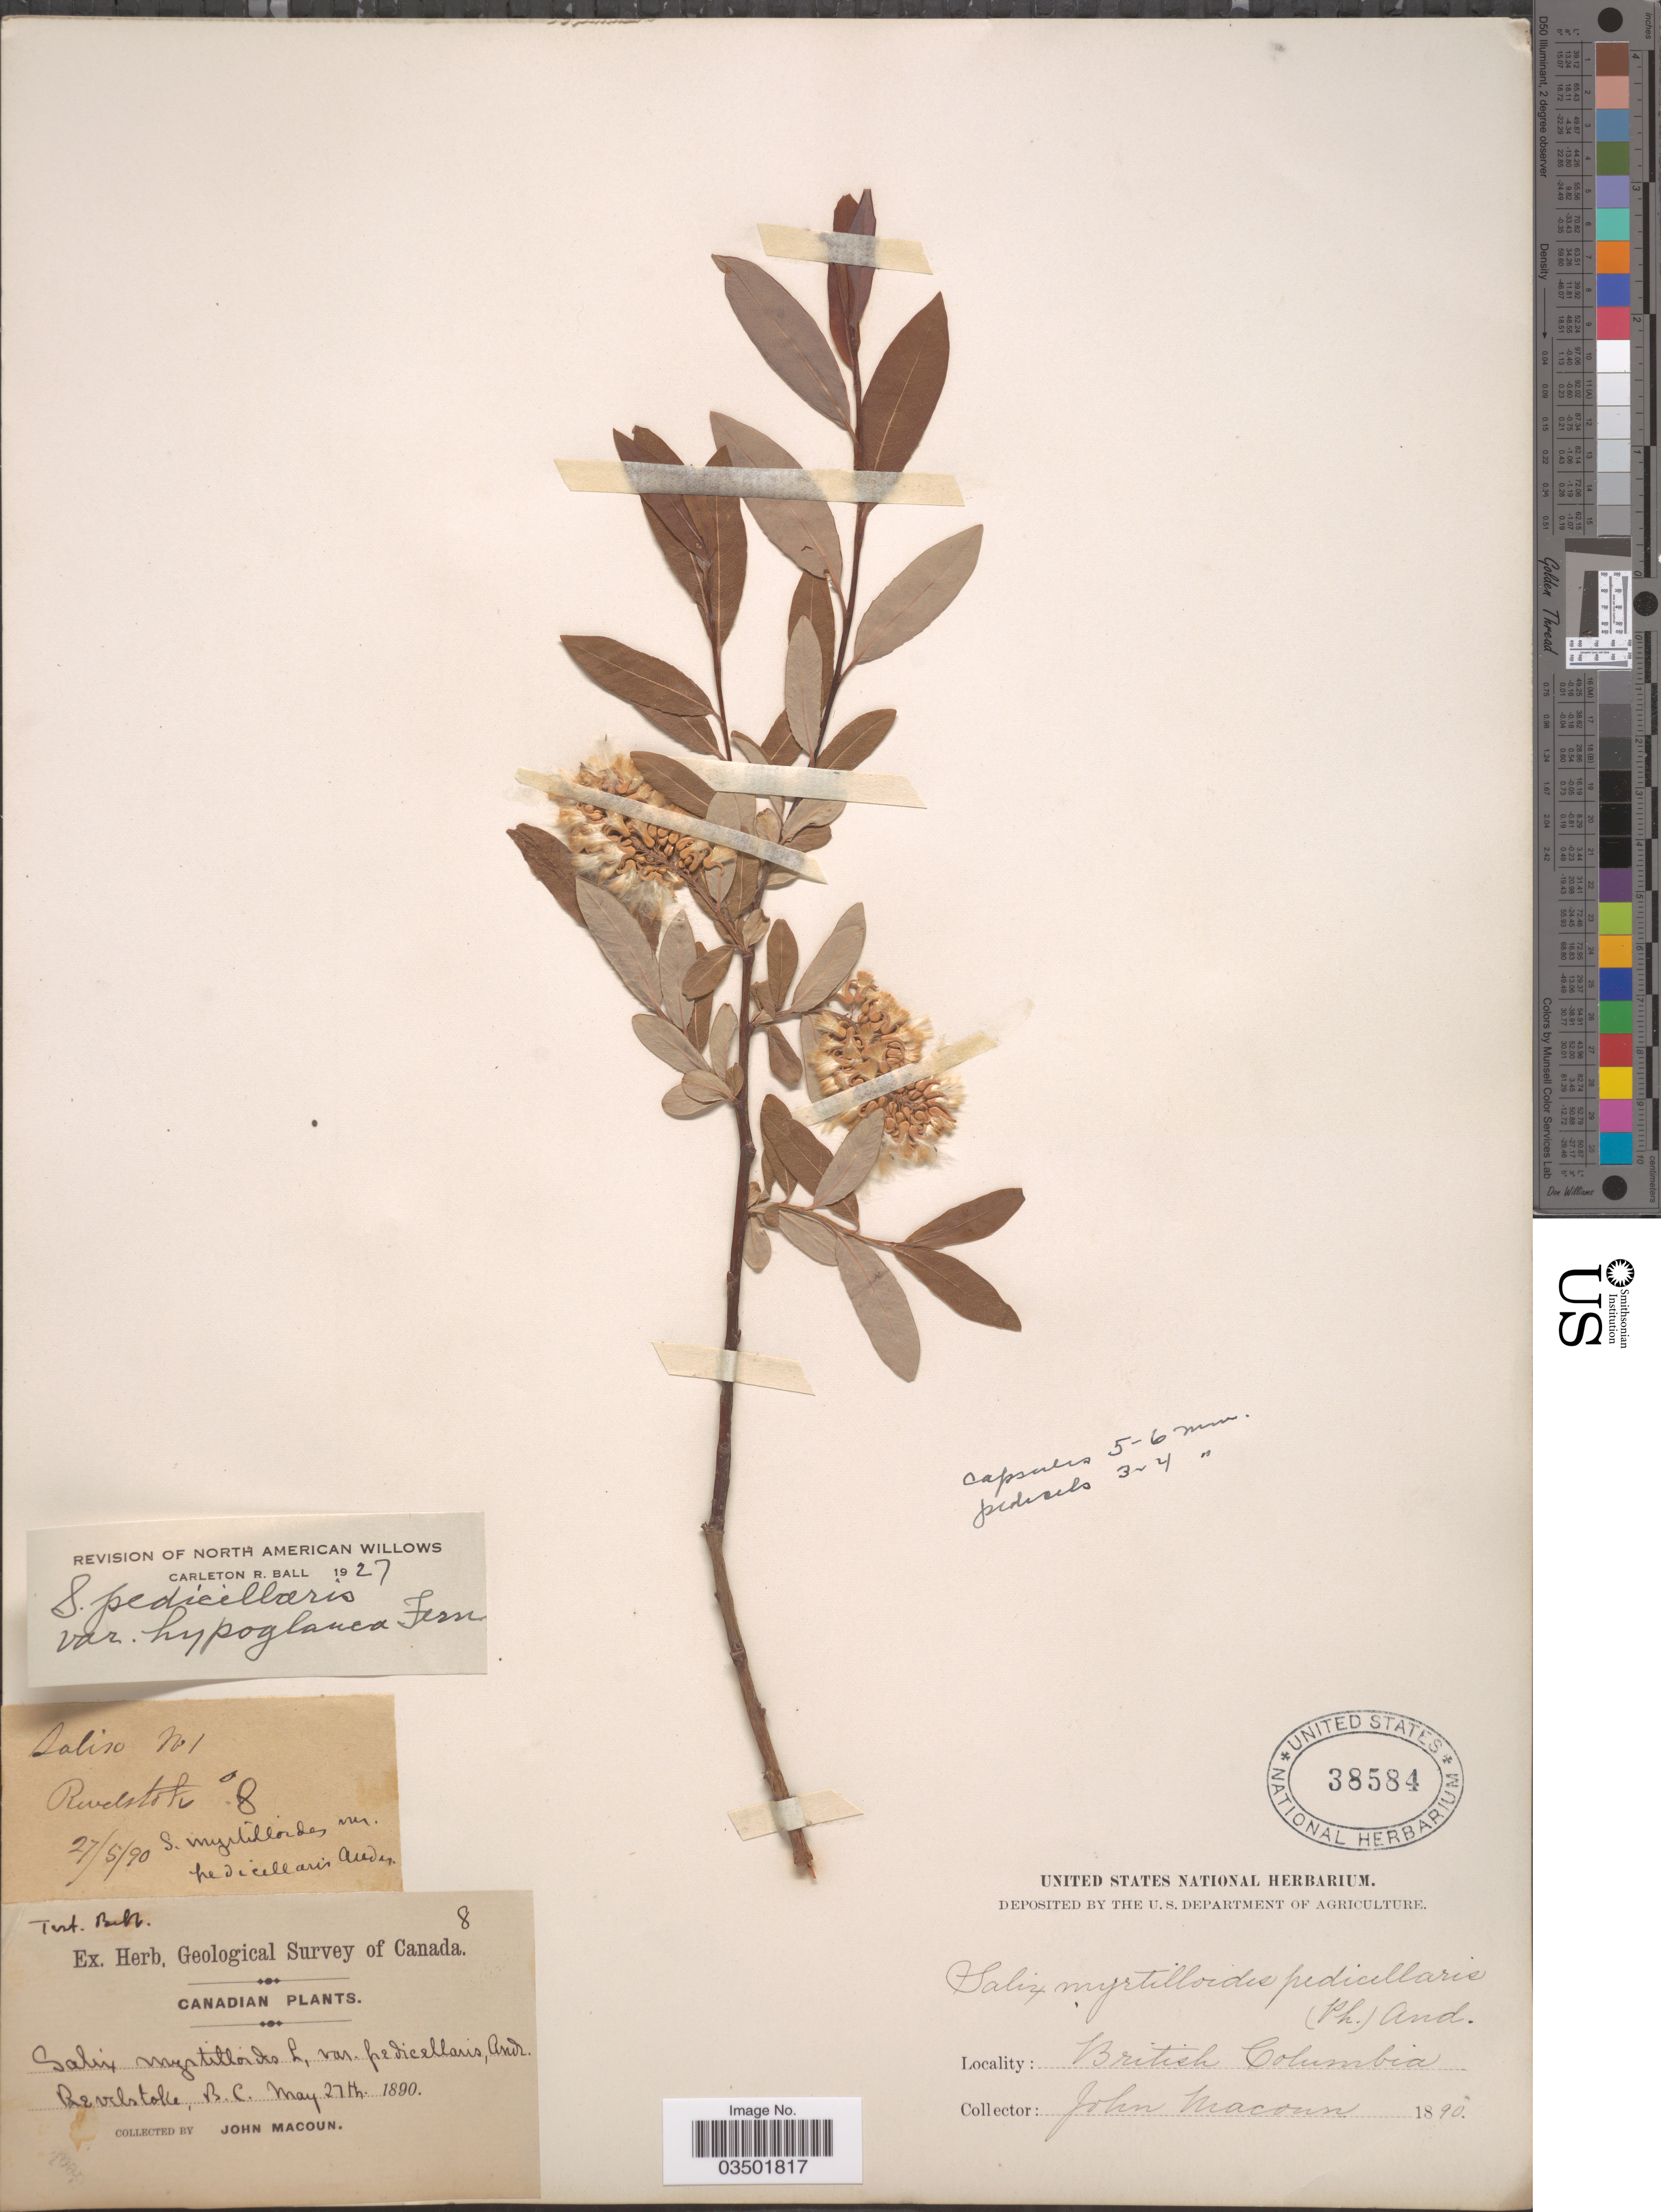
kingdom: Plantae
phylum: Tracheophyta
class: Magnoliopsida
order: Malpighiales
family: Salicaceae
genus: Salix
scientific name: Salix pedicellaris var. hypoglauca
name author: Fernald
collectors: J. Macoun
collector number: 8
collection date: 1890-05-27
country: Canada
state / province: British Columbia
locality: Revelstoke.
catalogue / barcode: US 38584